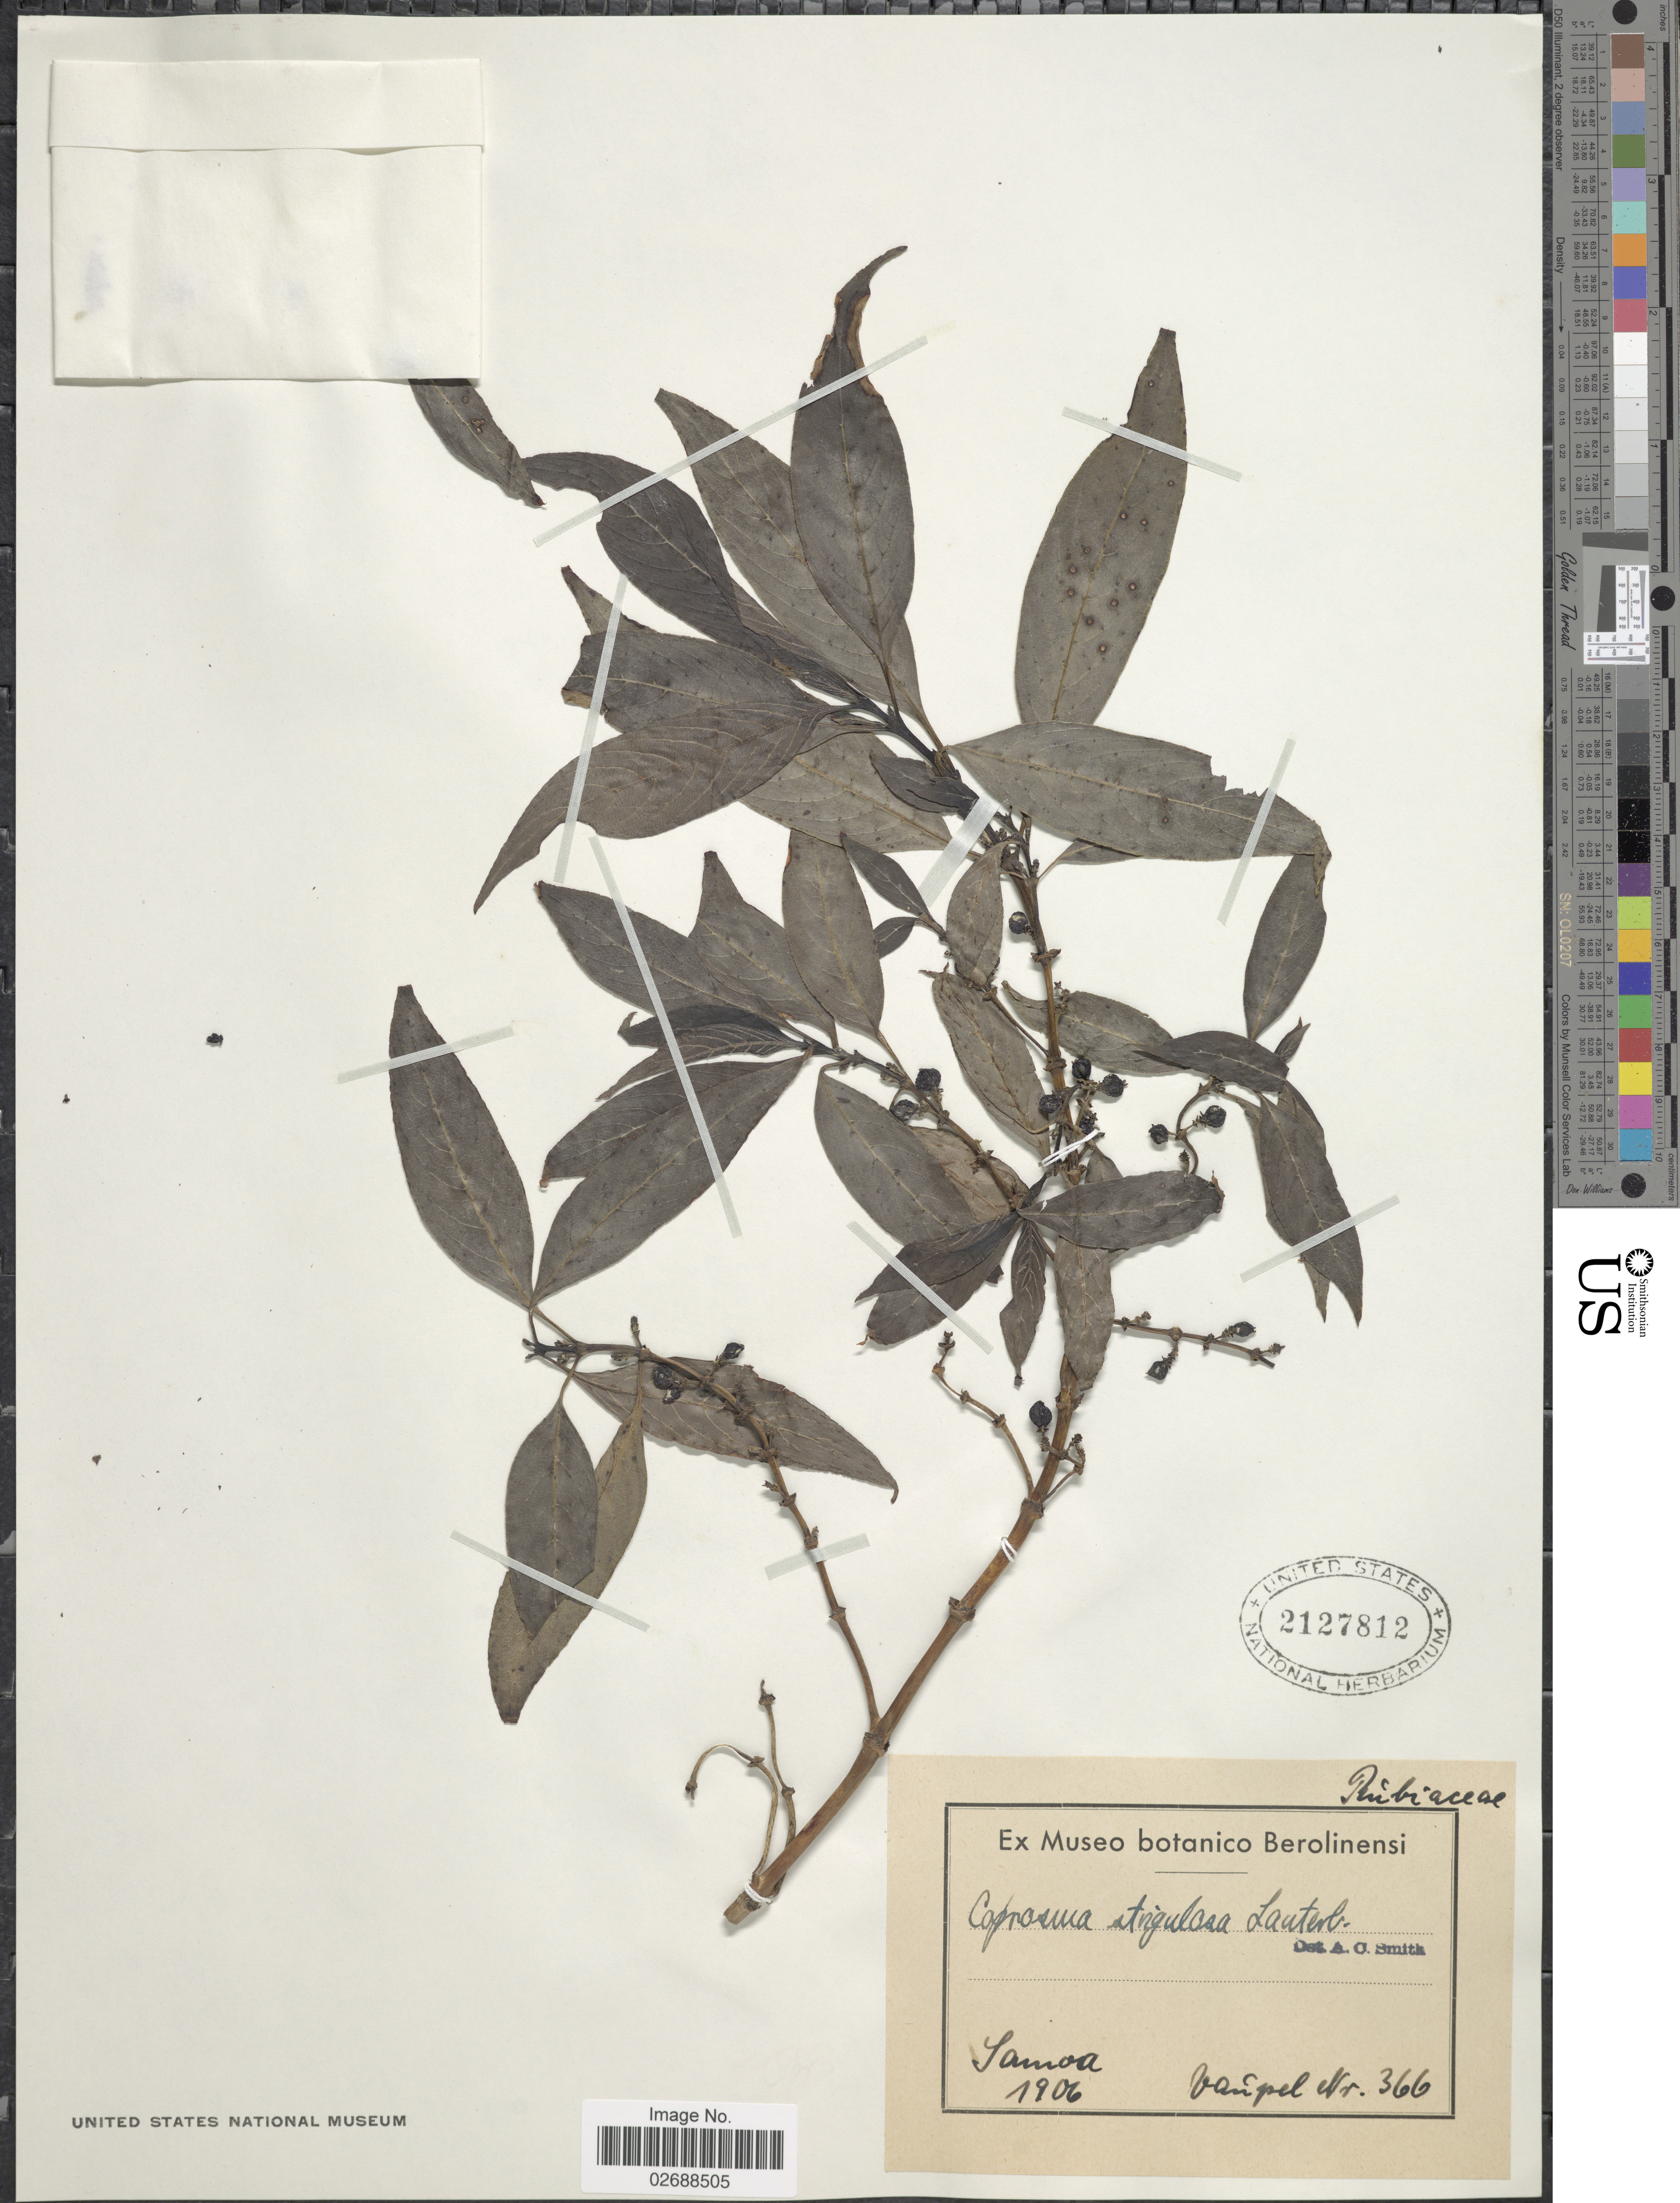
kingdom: Plantae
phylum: Tracheophyta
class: Magnoliopsida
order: Gentianales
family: Rubiaceae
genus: Coprosma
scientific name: Coprosma strigulosa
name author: Lauterb.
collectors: Vaupel, --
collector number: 366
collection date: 1906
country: Samoa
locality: Samoa.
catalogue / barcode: US 2127812